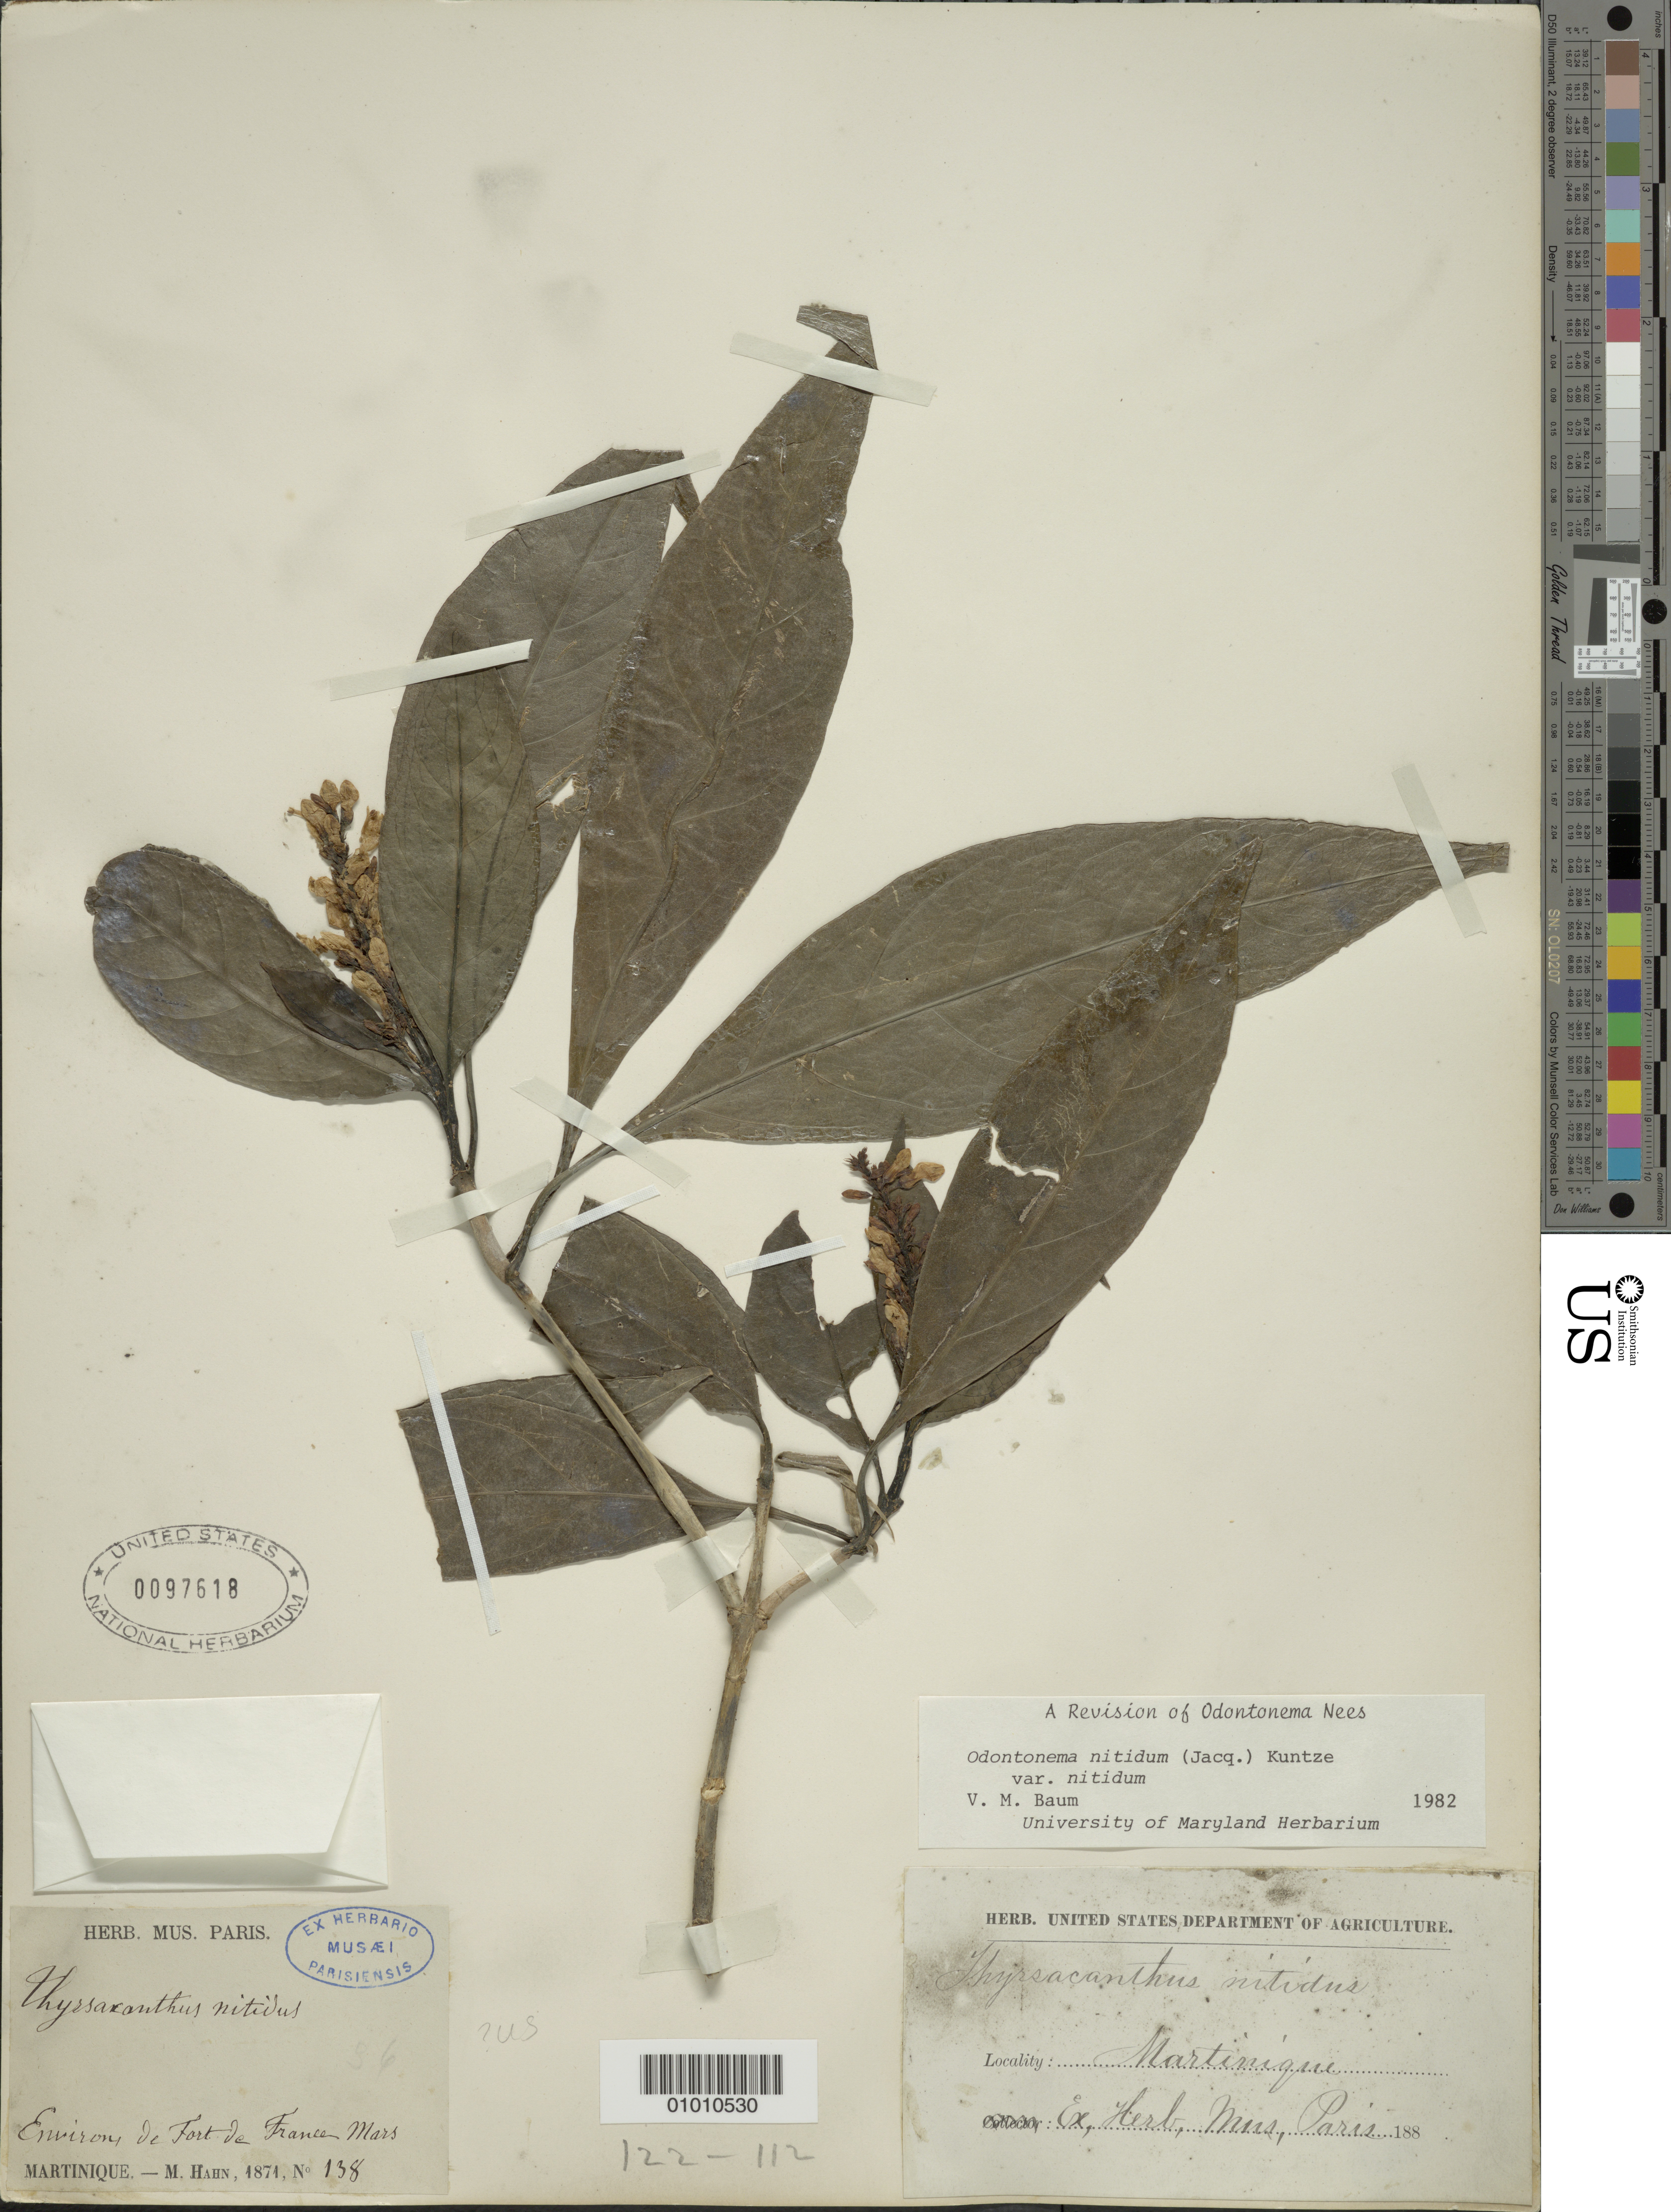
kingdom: Plantae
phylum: Tracheophyta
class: Magnoliopsida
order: Lamiales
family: Acanthaceae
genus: Odontonema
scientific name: Odontonema nitidum var. nitidum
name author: (Jacq.) Kuntze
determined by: Baum, V. M.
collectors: M. Hahn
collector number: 138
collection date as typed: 1874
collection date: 1874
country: Martinique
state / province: Fort-de-France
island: Martinique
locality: Environs de Ford de France Mars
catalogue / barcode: US 97618